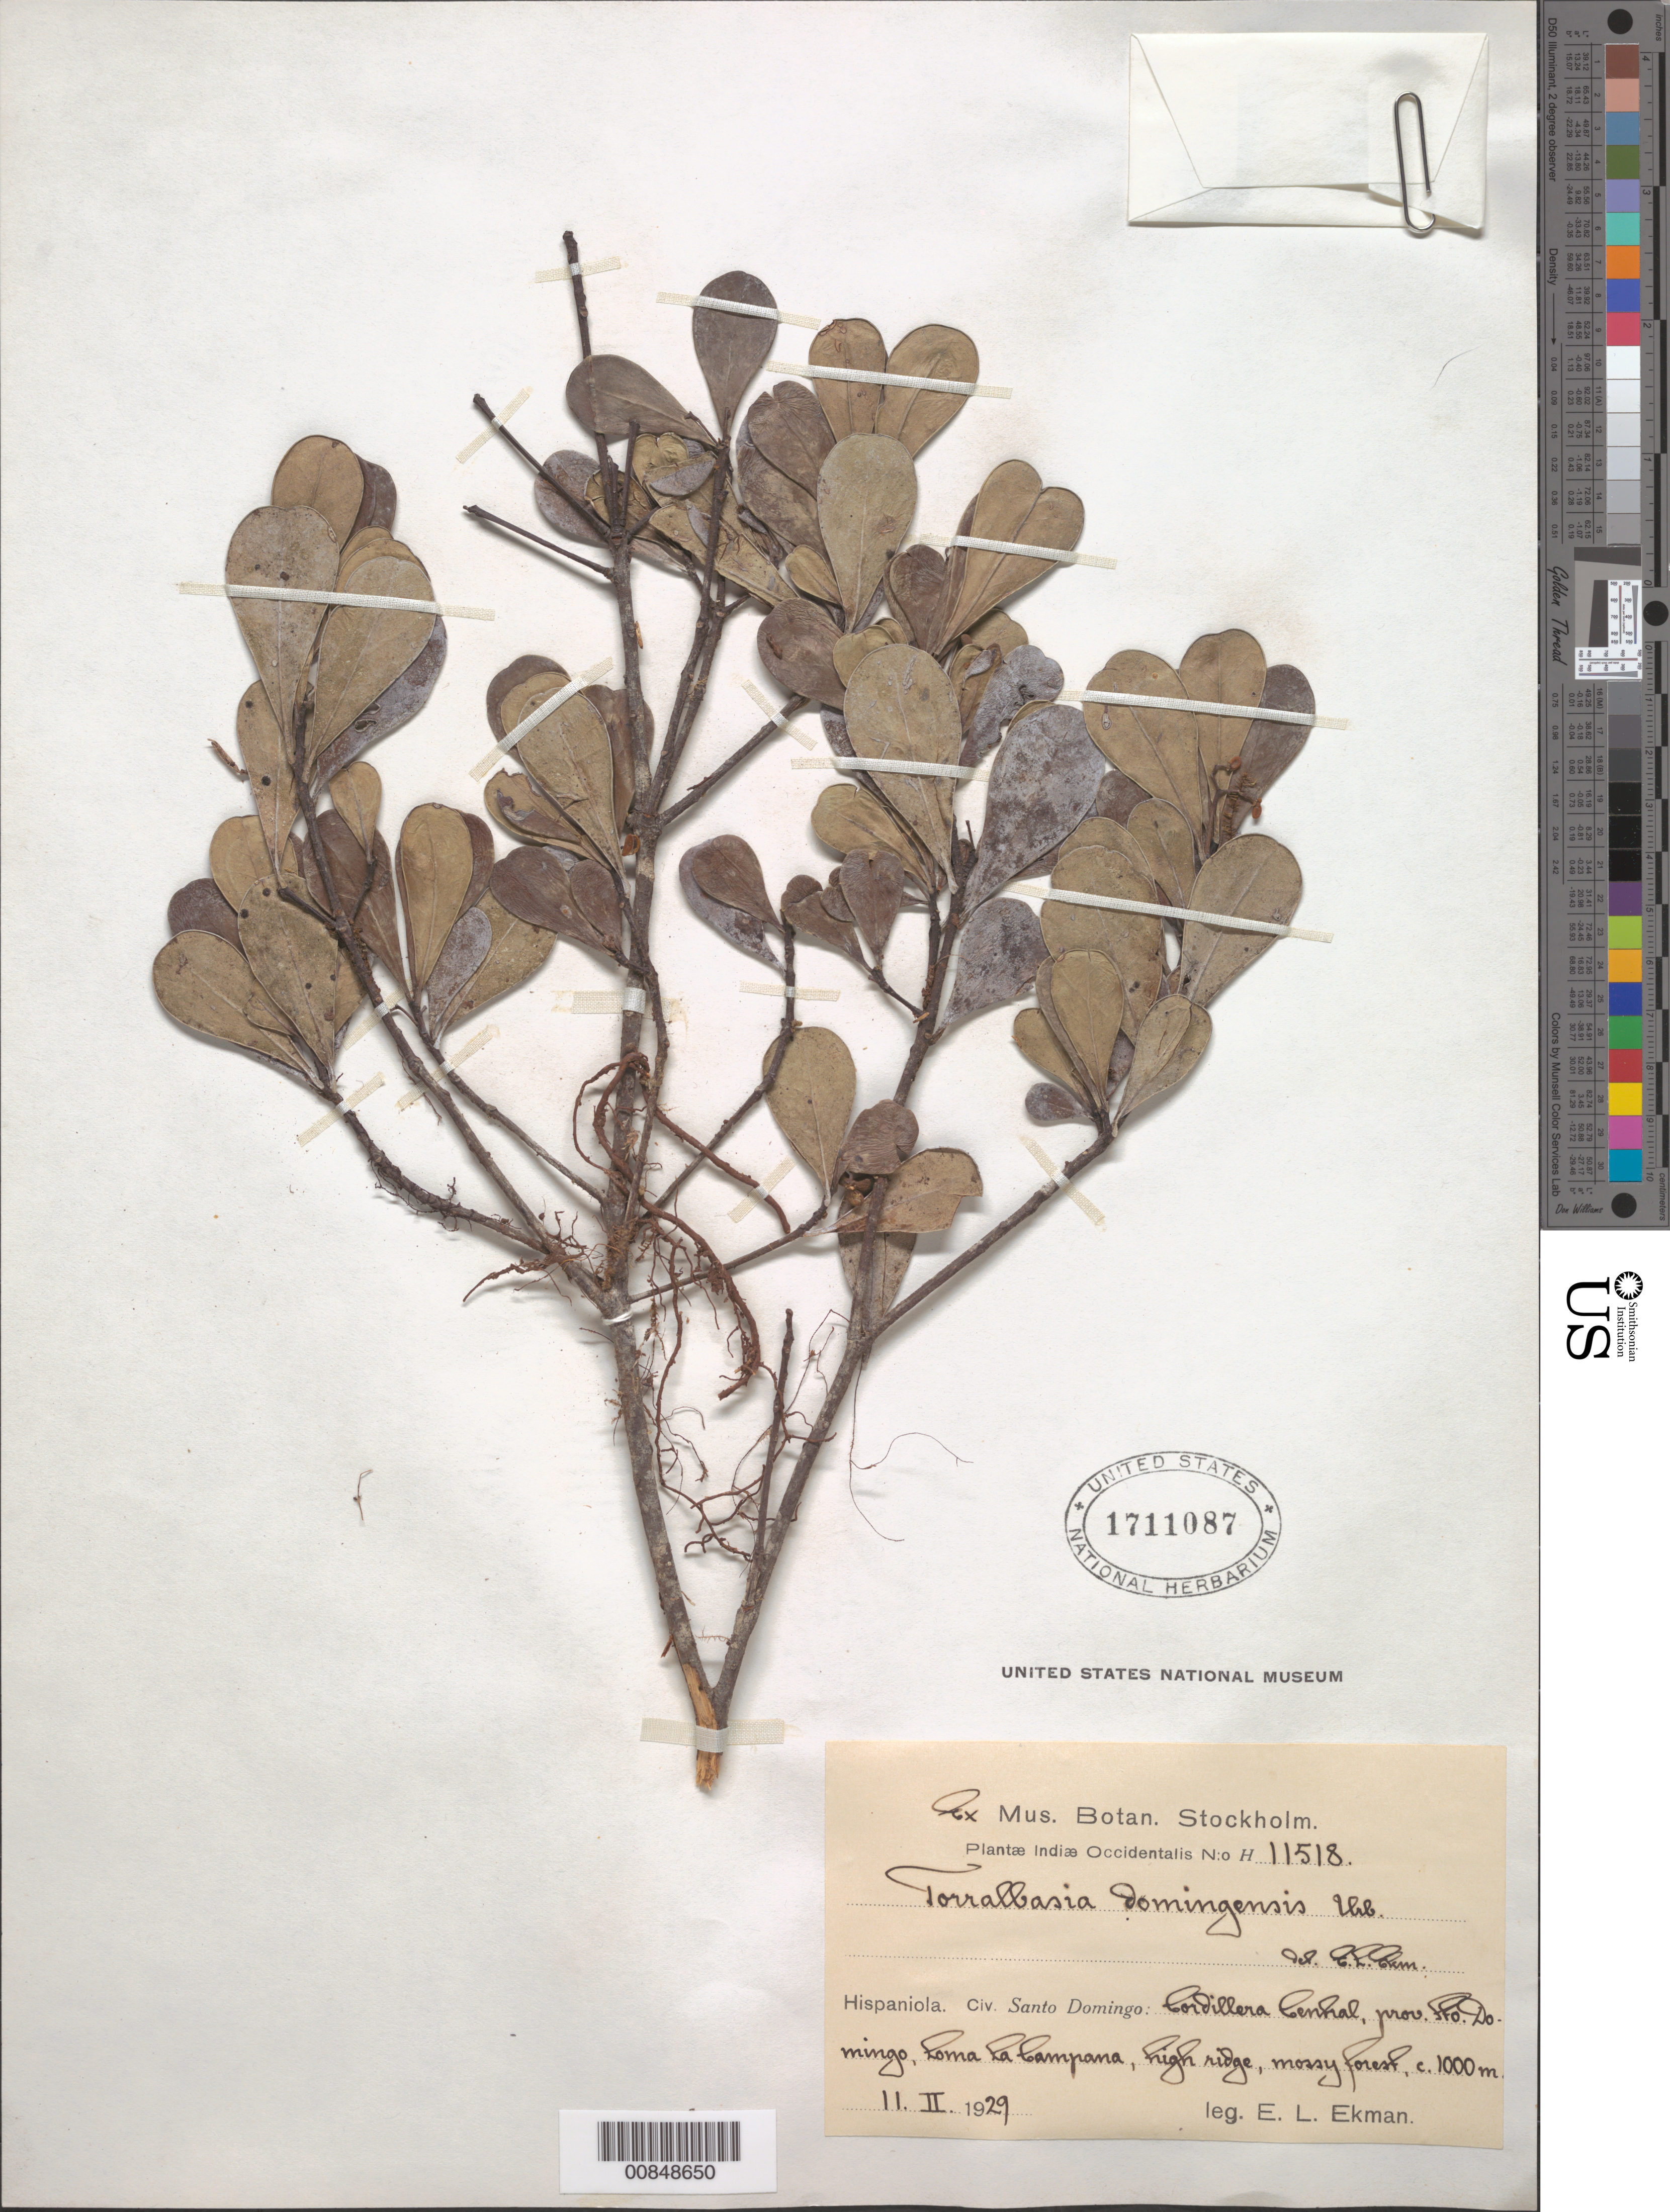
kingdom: Plantae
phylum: Tracheophyta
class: Magnoliopsida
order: Celastrales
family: Celastraceae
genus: Torralbasia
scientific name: Torralbasia domingensis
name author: Urb.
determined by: Ekman, E. L.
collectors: E. L. Ekman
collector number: H 11518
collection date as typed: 11 Feb 1929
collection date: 1929-02-11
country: Dominican Republic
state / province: Distrito Nacional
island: Hispaniola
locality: Cordillera Central, Loma La Campana, high ridge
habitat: Mossy forest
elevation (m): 1000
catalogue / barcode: US 1711087